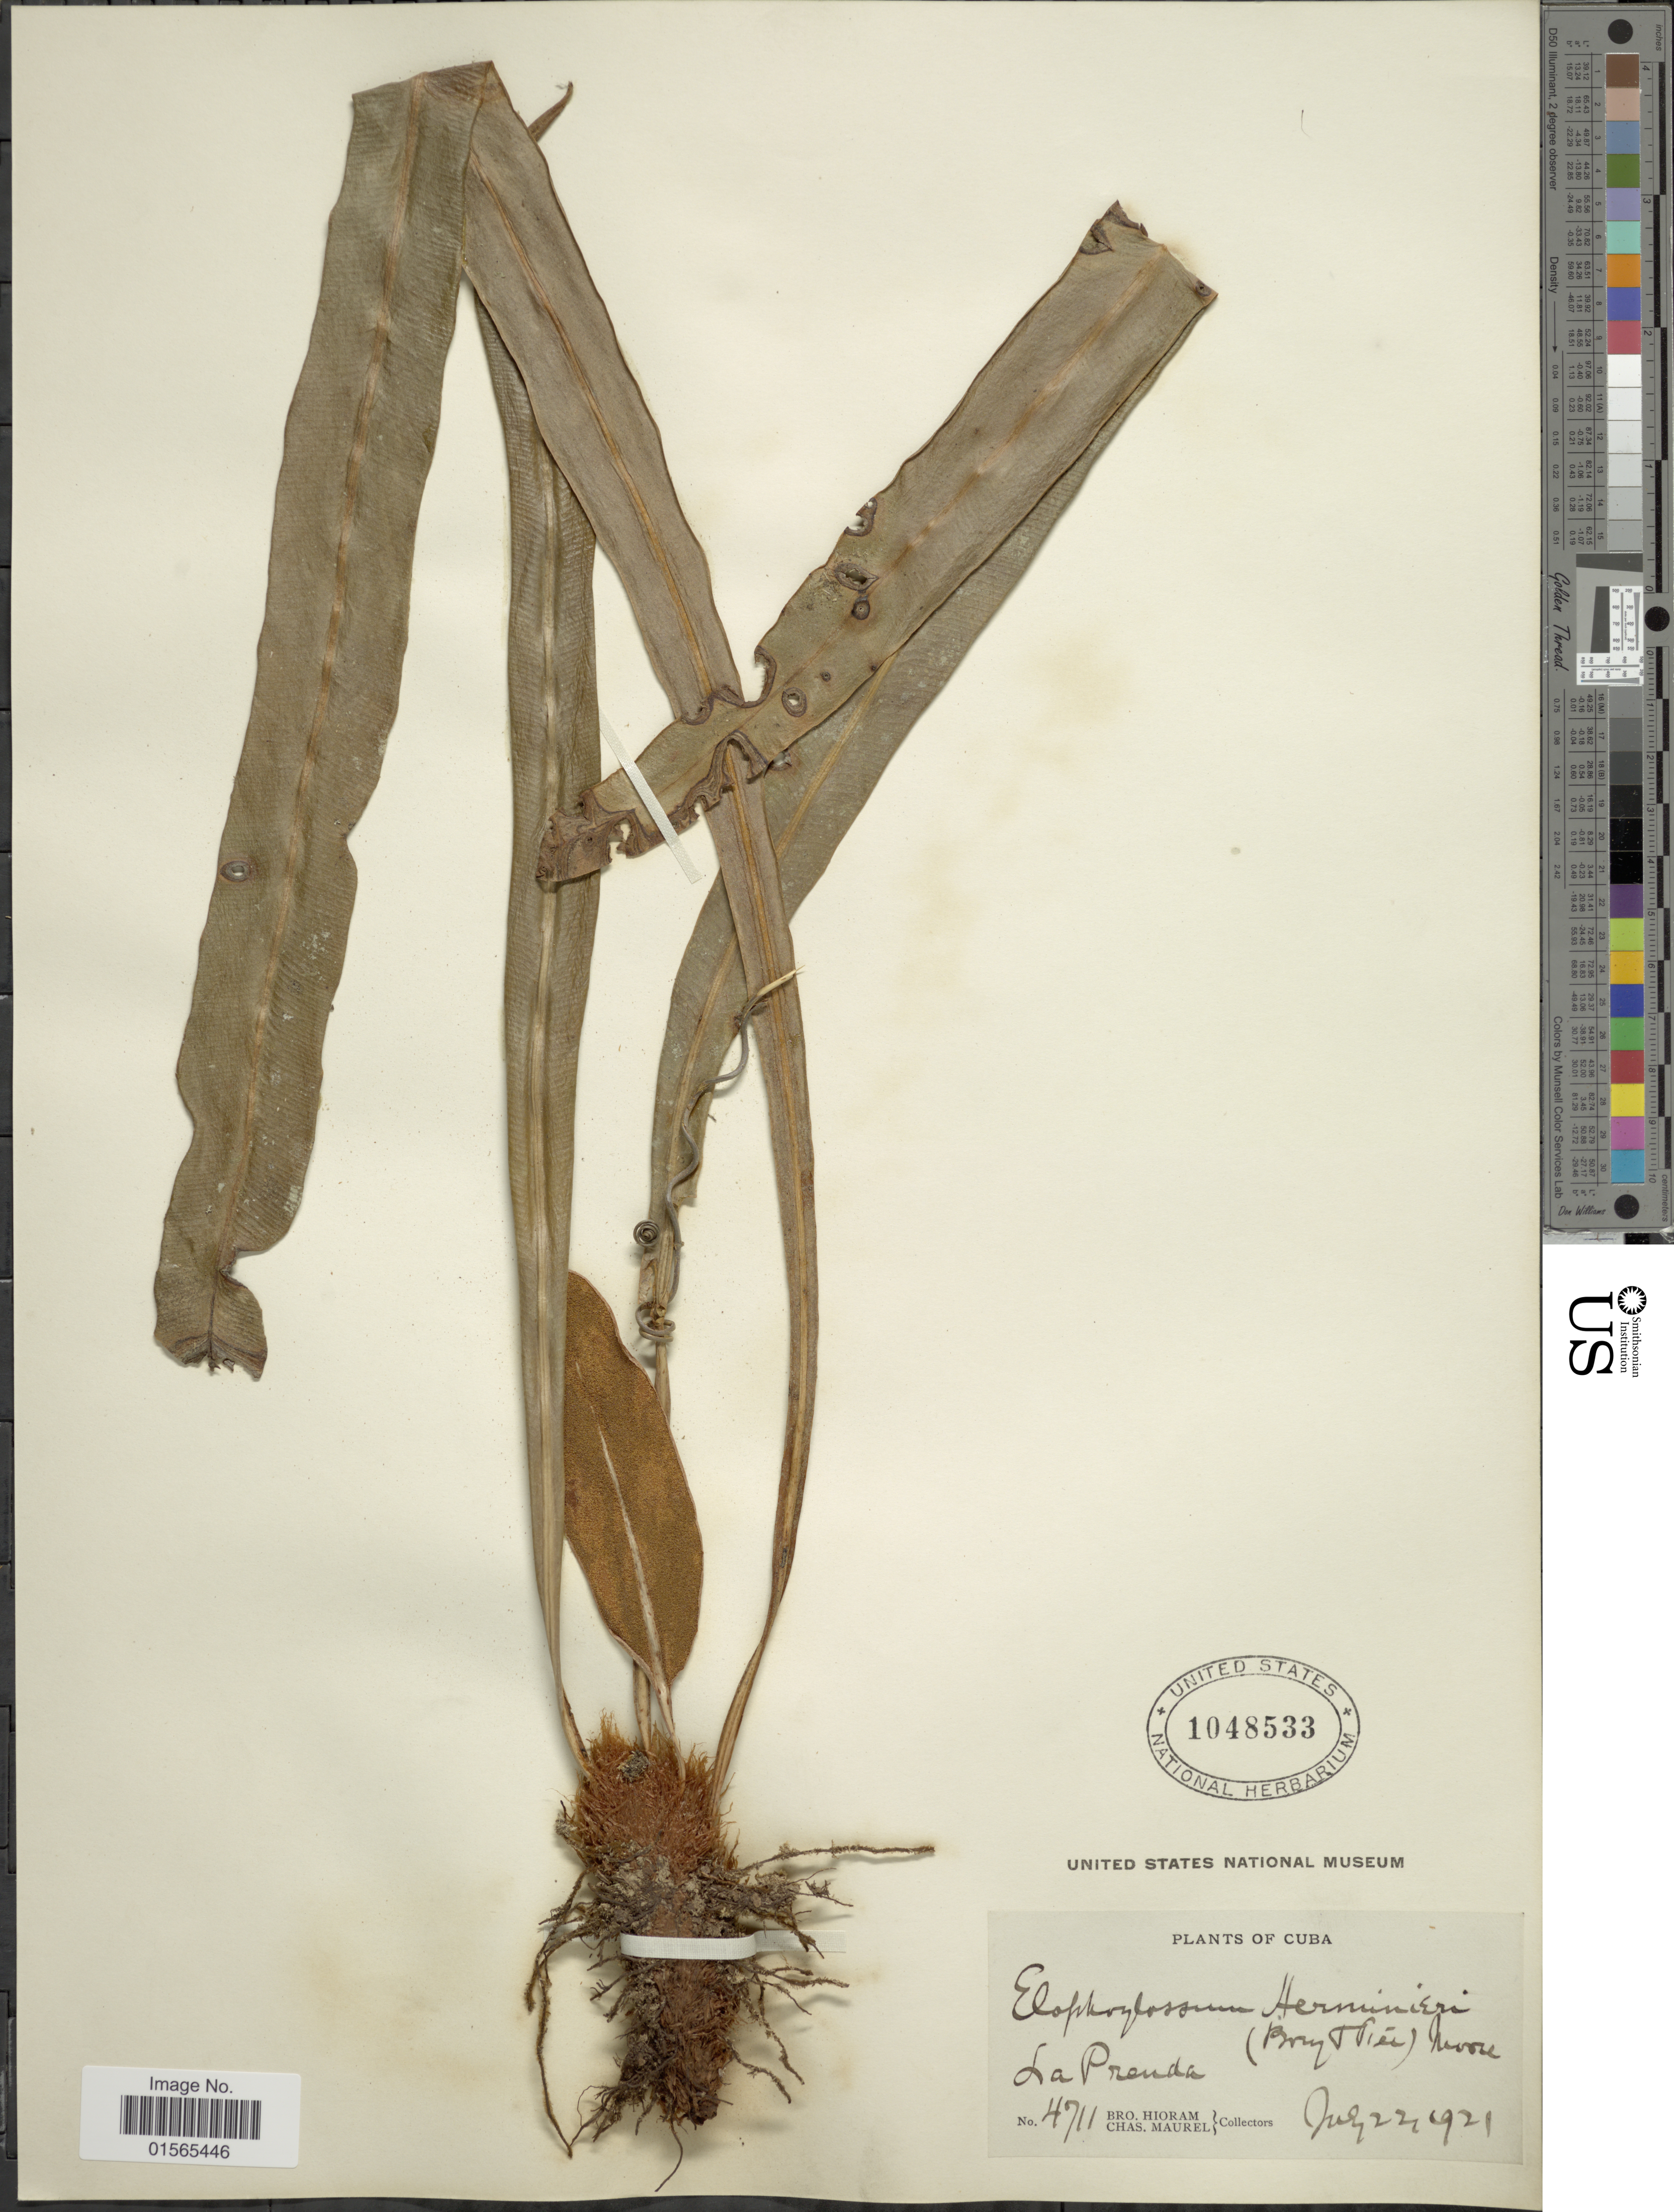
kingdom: Plantae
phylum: Tracheophyta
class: Polypodiopsida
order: Polypodiales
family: Dryopteridaceae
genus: Elaphoglossum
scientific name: Elaphoglossum herminieri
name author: (Bory & Fée) T. Moore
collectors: Bro. Hioram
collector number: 4711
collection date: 1921-07-22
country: Cuba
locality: La Prenda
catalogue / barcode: US 1048533